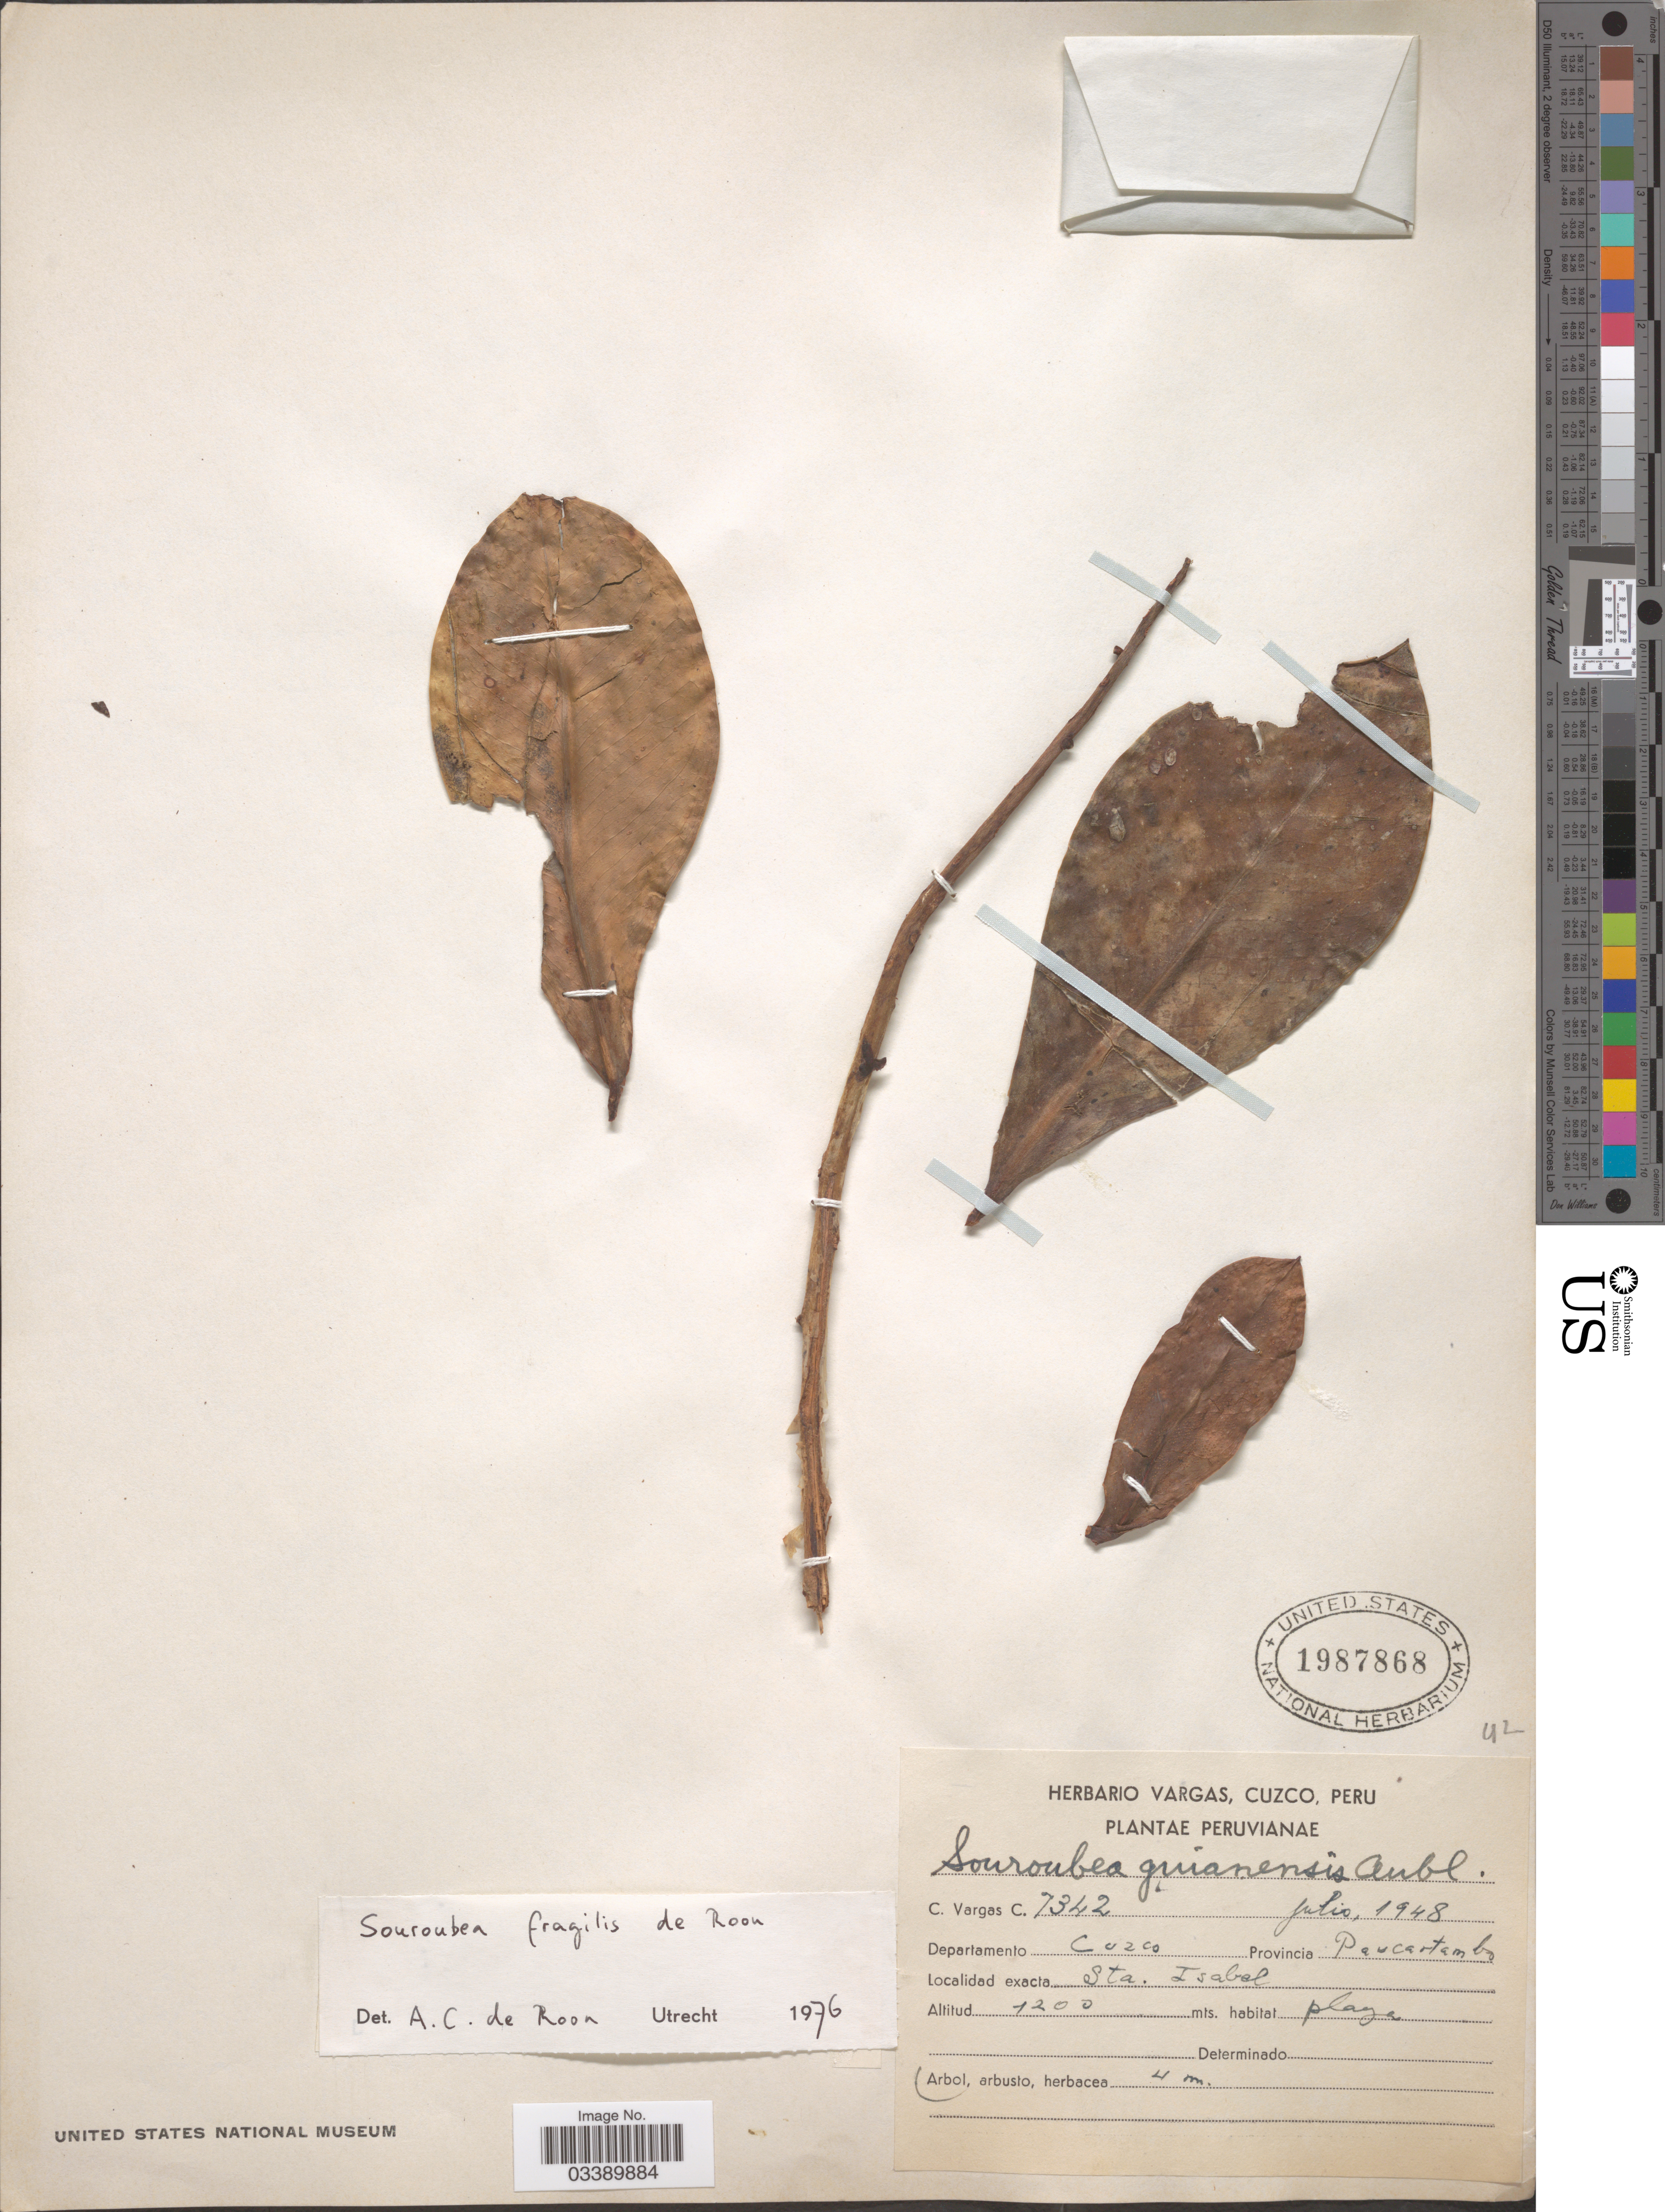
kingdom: Plantae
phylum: Tracheophyta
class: Magnoliopsida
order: Ericales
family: Marcgraviaceae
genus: Souroubea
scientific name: Souroubea fragilis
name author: de Roon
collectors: C. Vargas Calderón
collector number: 7342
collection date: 1948-07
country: Peru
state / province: Cusco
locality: Departamento Cuzco. Provincia Paucartambo. Sta. Isabel.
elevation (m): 1200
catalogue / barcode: US 1987868